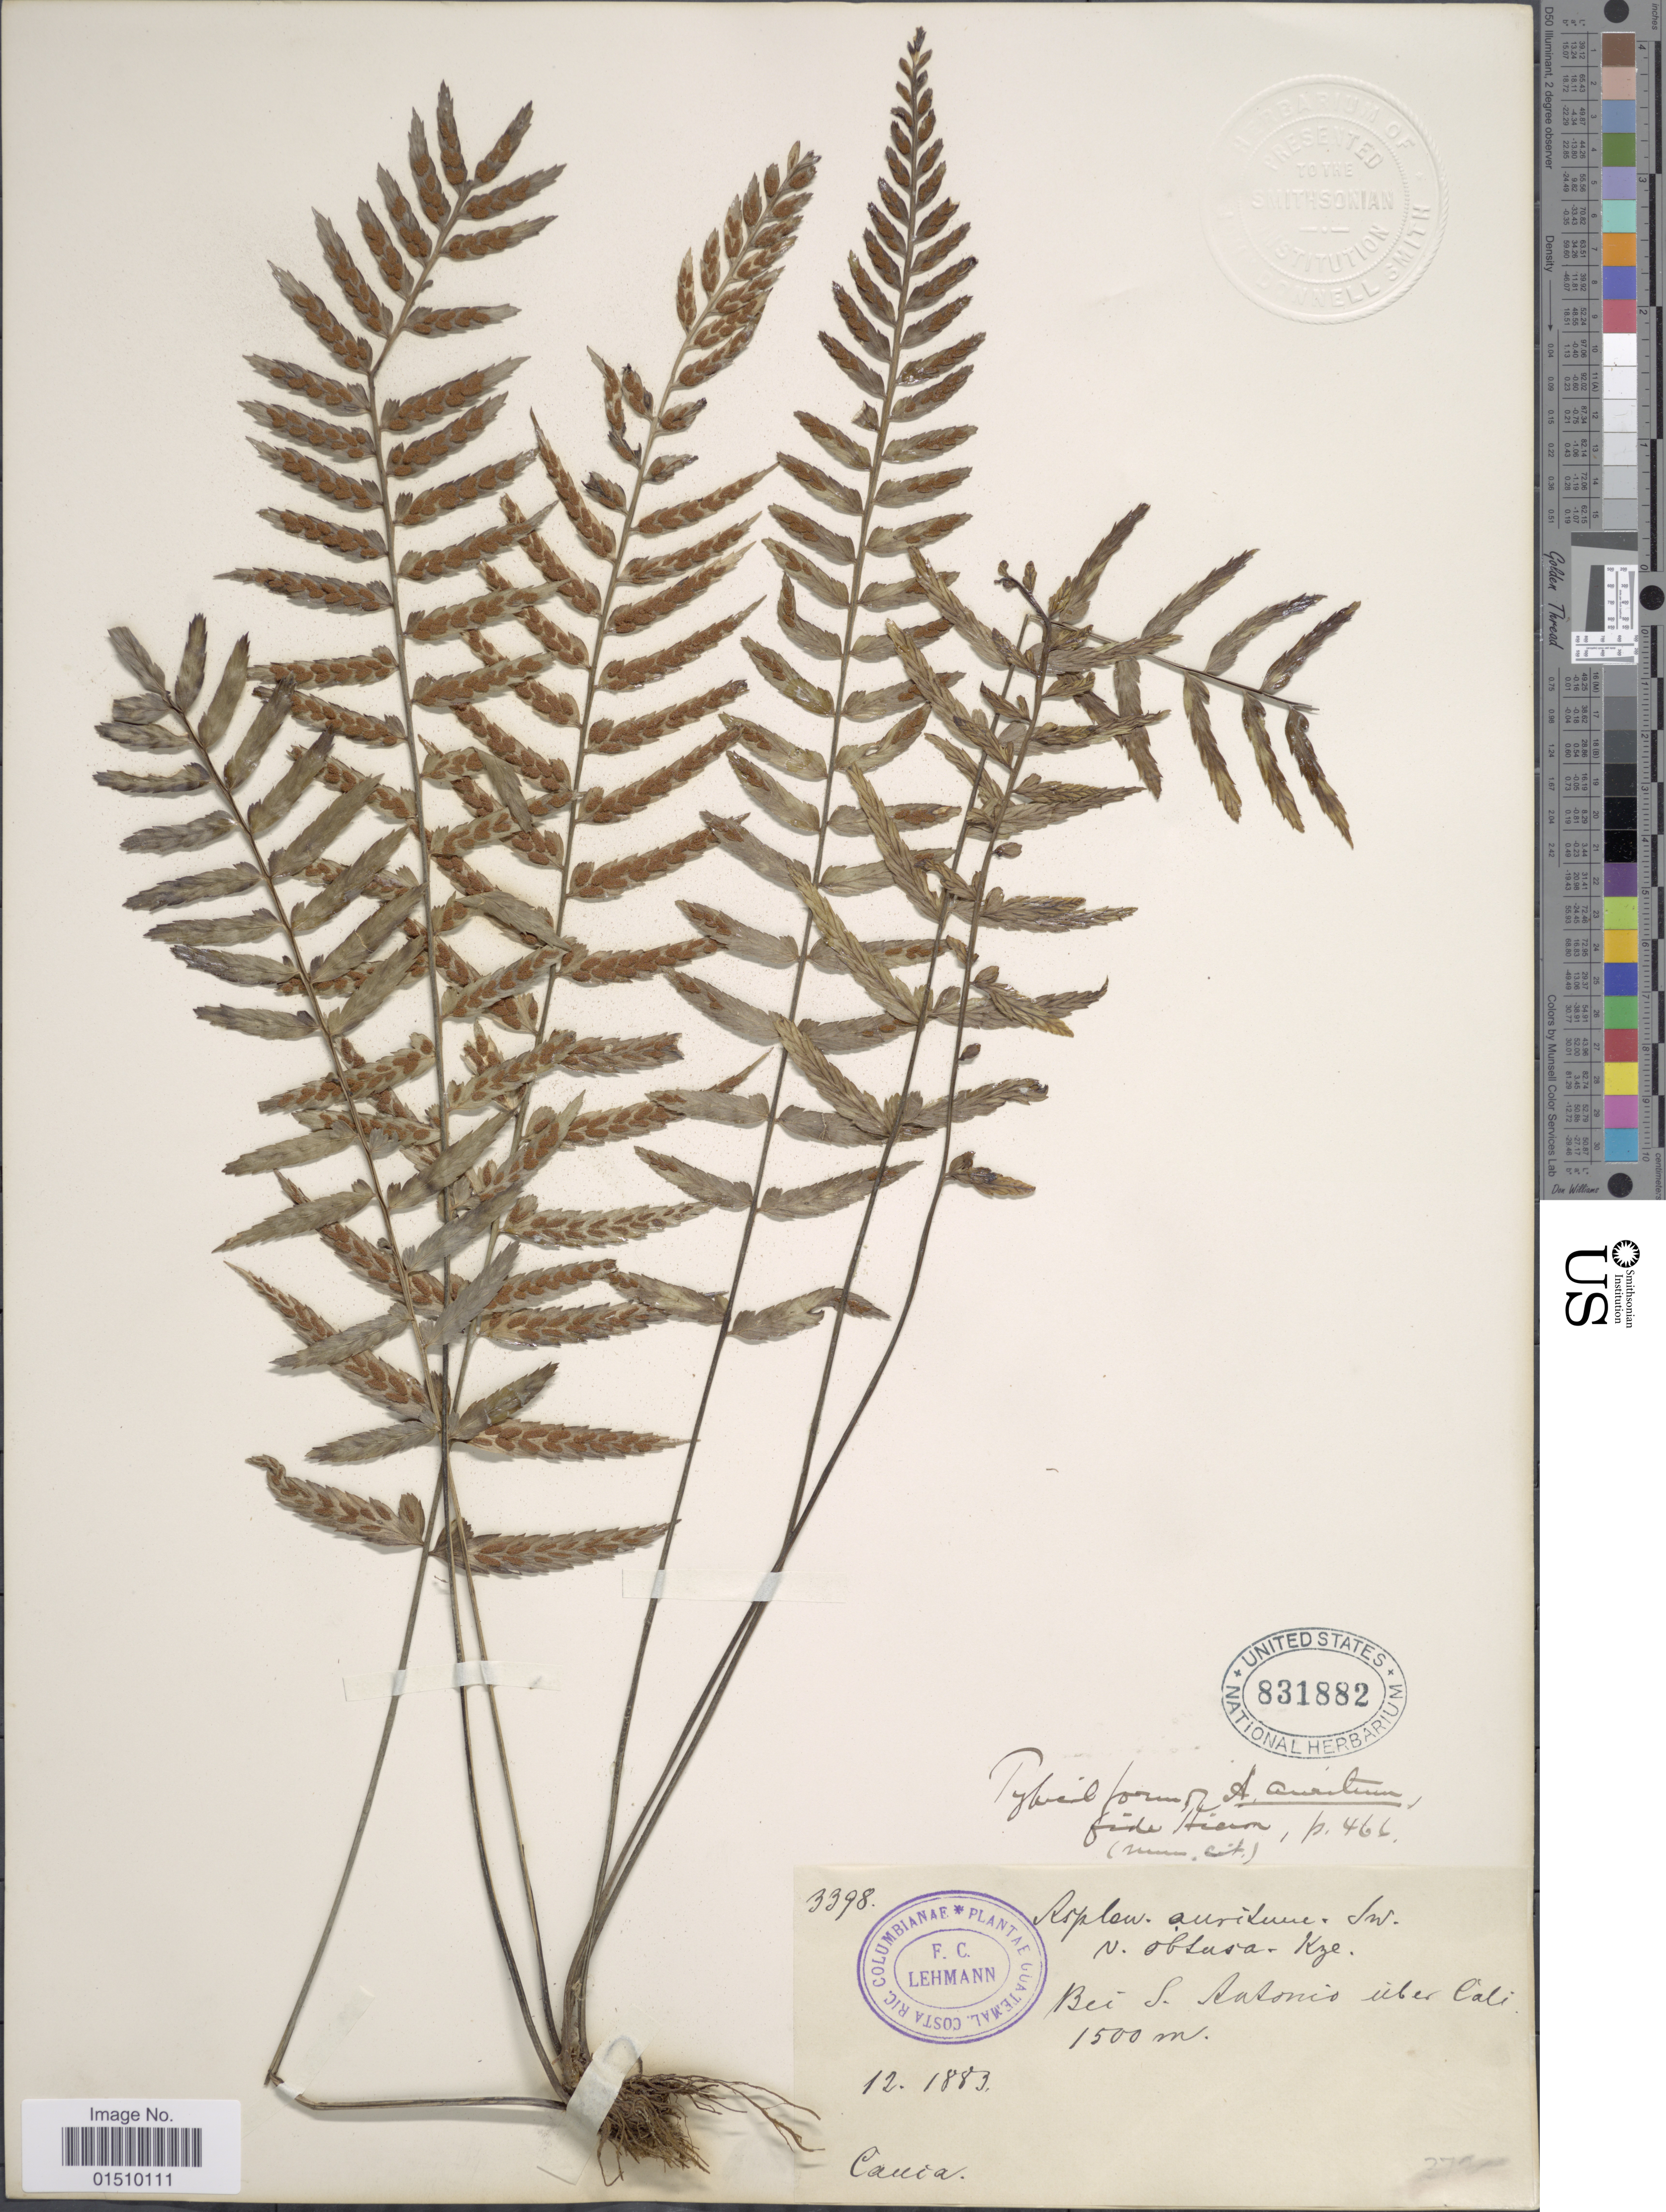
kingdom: Plantae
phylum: Tracheophyta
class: Polypodiopsida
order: Polypodiales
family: Aspleniaceae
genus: Asplenium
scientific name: Asplenium auritum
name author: Sw.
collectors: F. C. Lehmann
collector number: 3398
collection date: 1883-12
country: Colombia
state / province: Cauca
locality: Bei St. Antonio uber Cali.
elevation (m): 1500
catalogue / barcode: US 831882